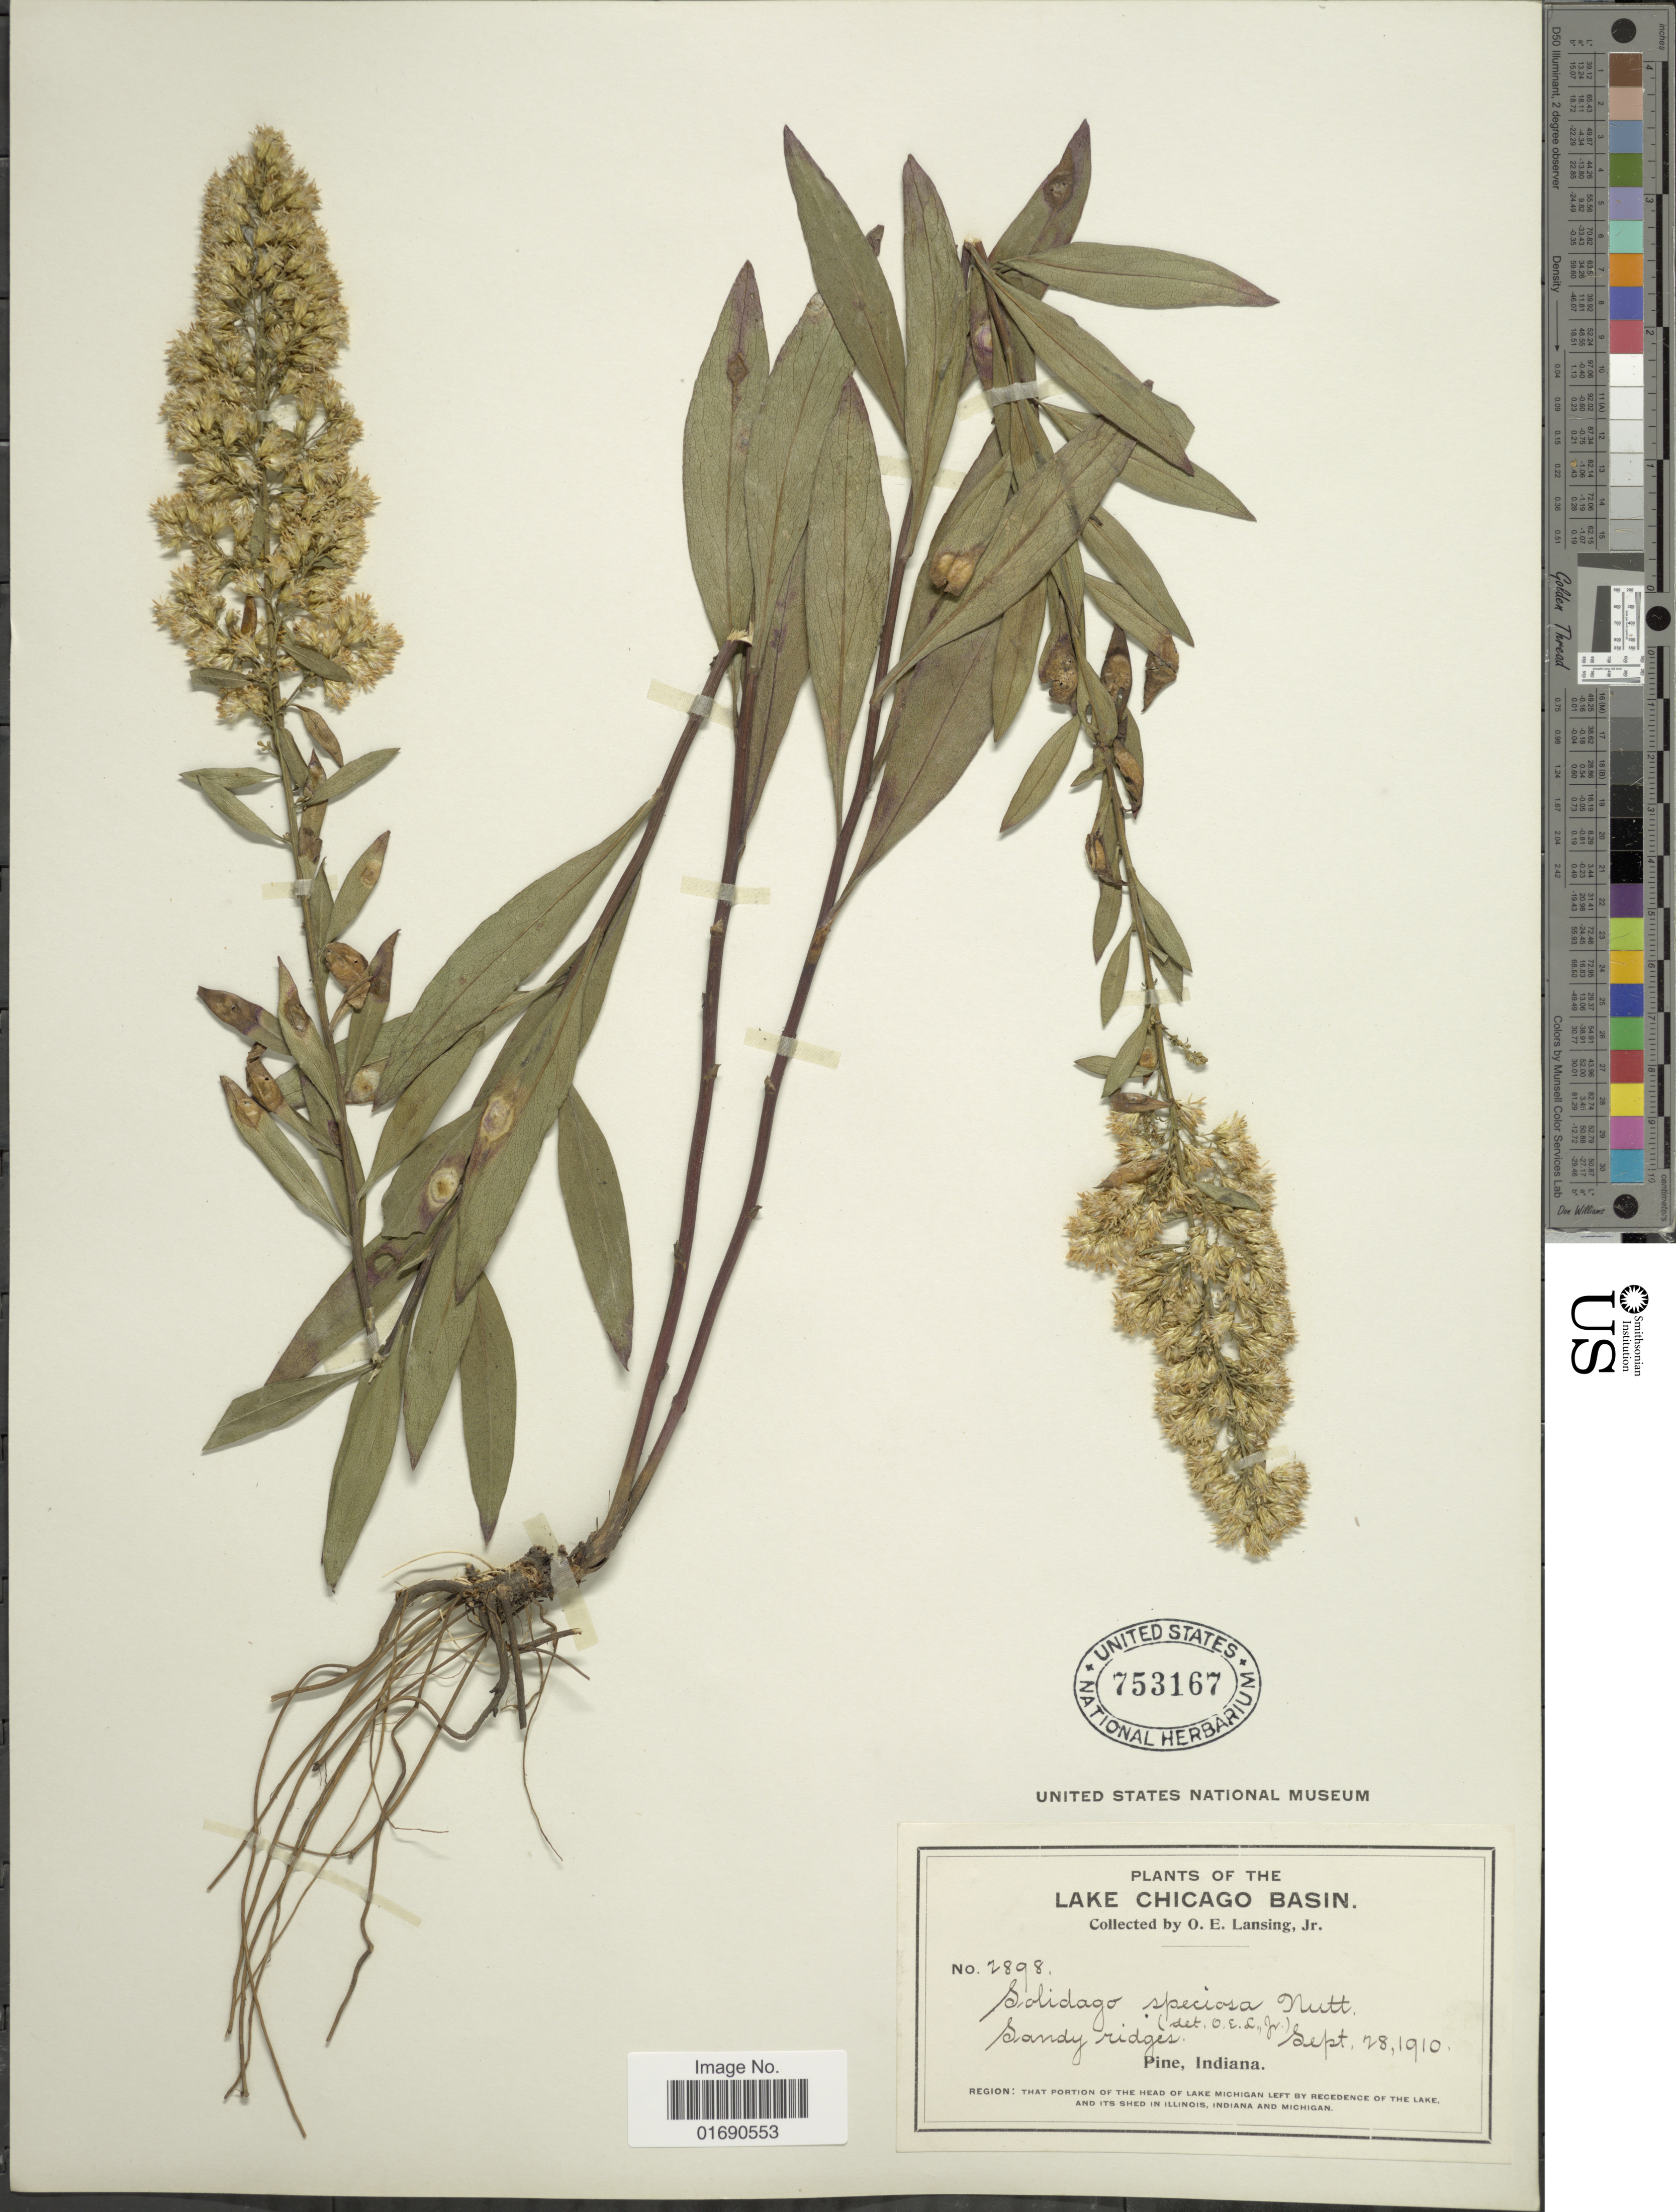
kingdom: Plantae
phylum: Tracheophyta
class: Magnoliopsida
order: Asterales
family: Asteraceae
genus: Solidago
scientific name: Solidago speciosa var. angustata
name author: Torr. & A. Gray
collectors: O. Lansing Jr.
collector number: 2898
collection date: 1910-09-28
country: United States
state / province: Illinois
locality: Lake Chicago Basin, Sand ridges, Pine,Indiana, that portion of the Head of Lake Michigan left by Recedence of the Lake, and it's shed in Illinois, Indiana and Michigan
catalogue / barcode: US 753167